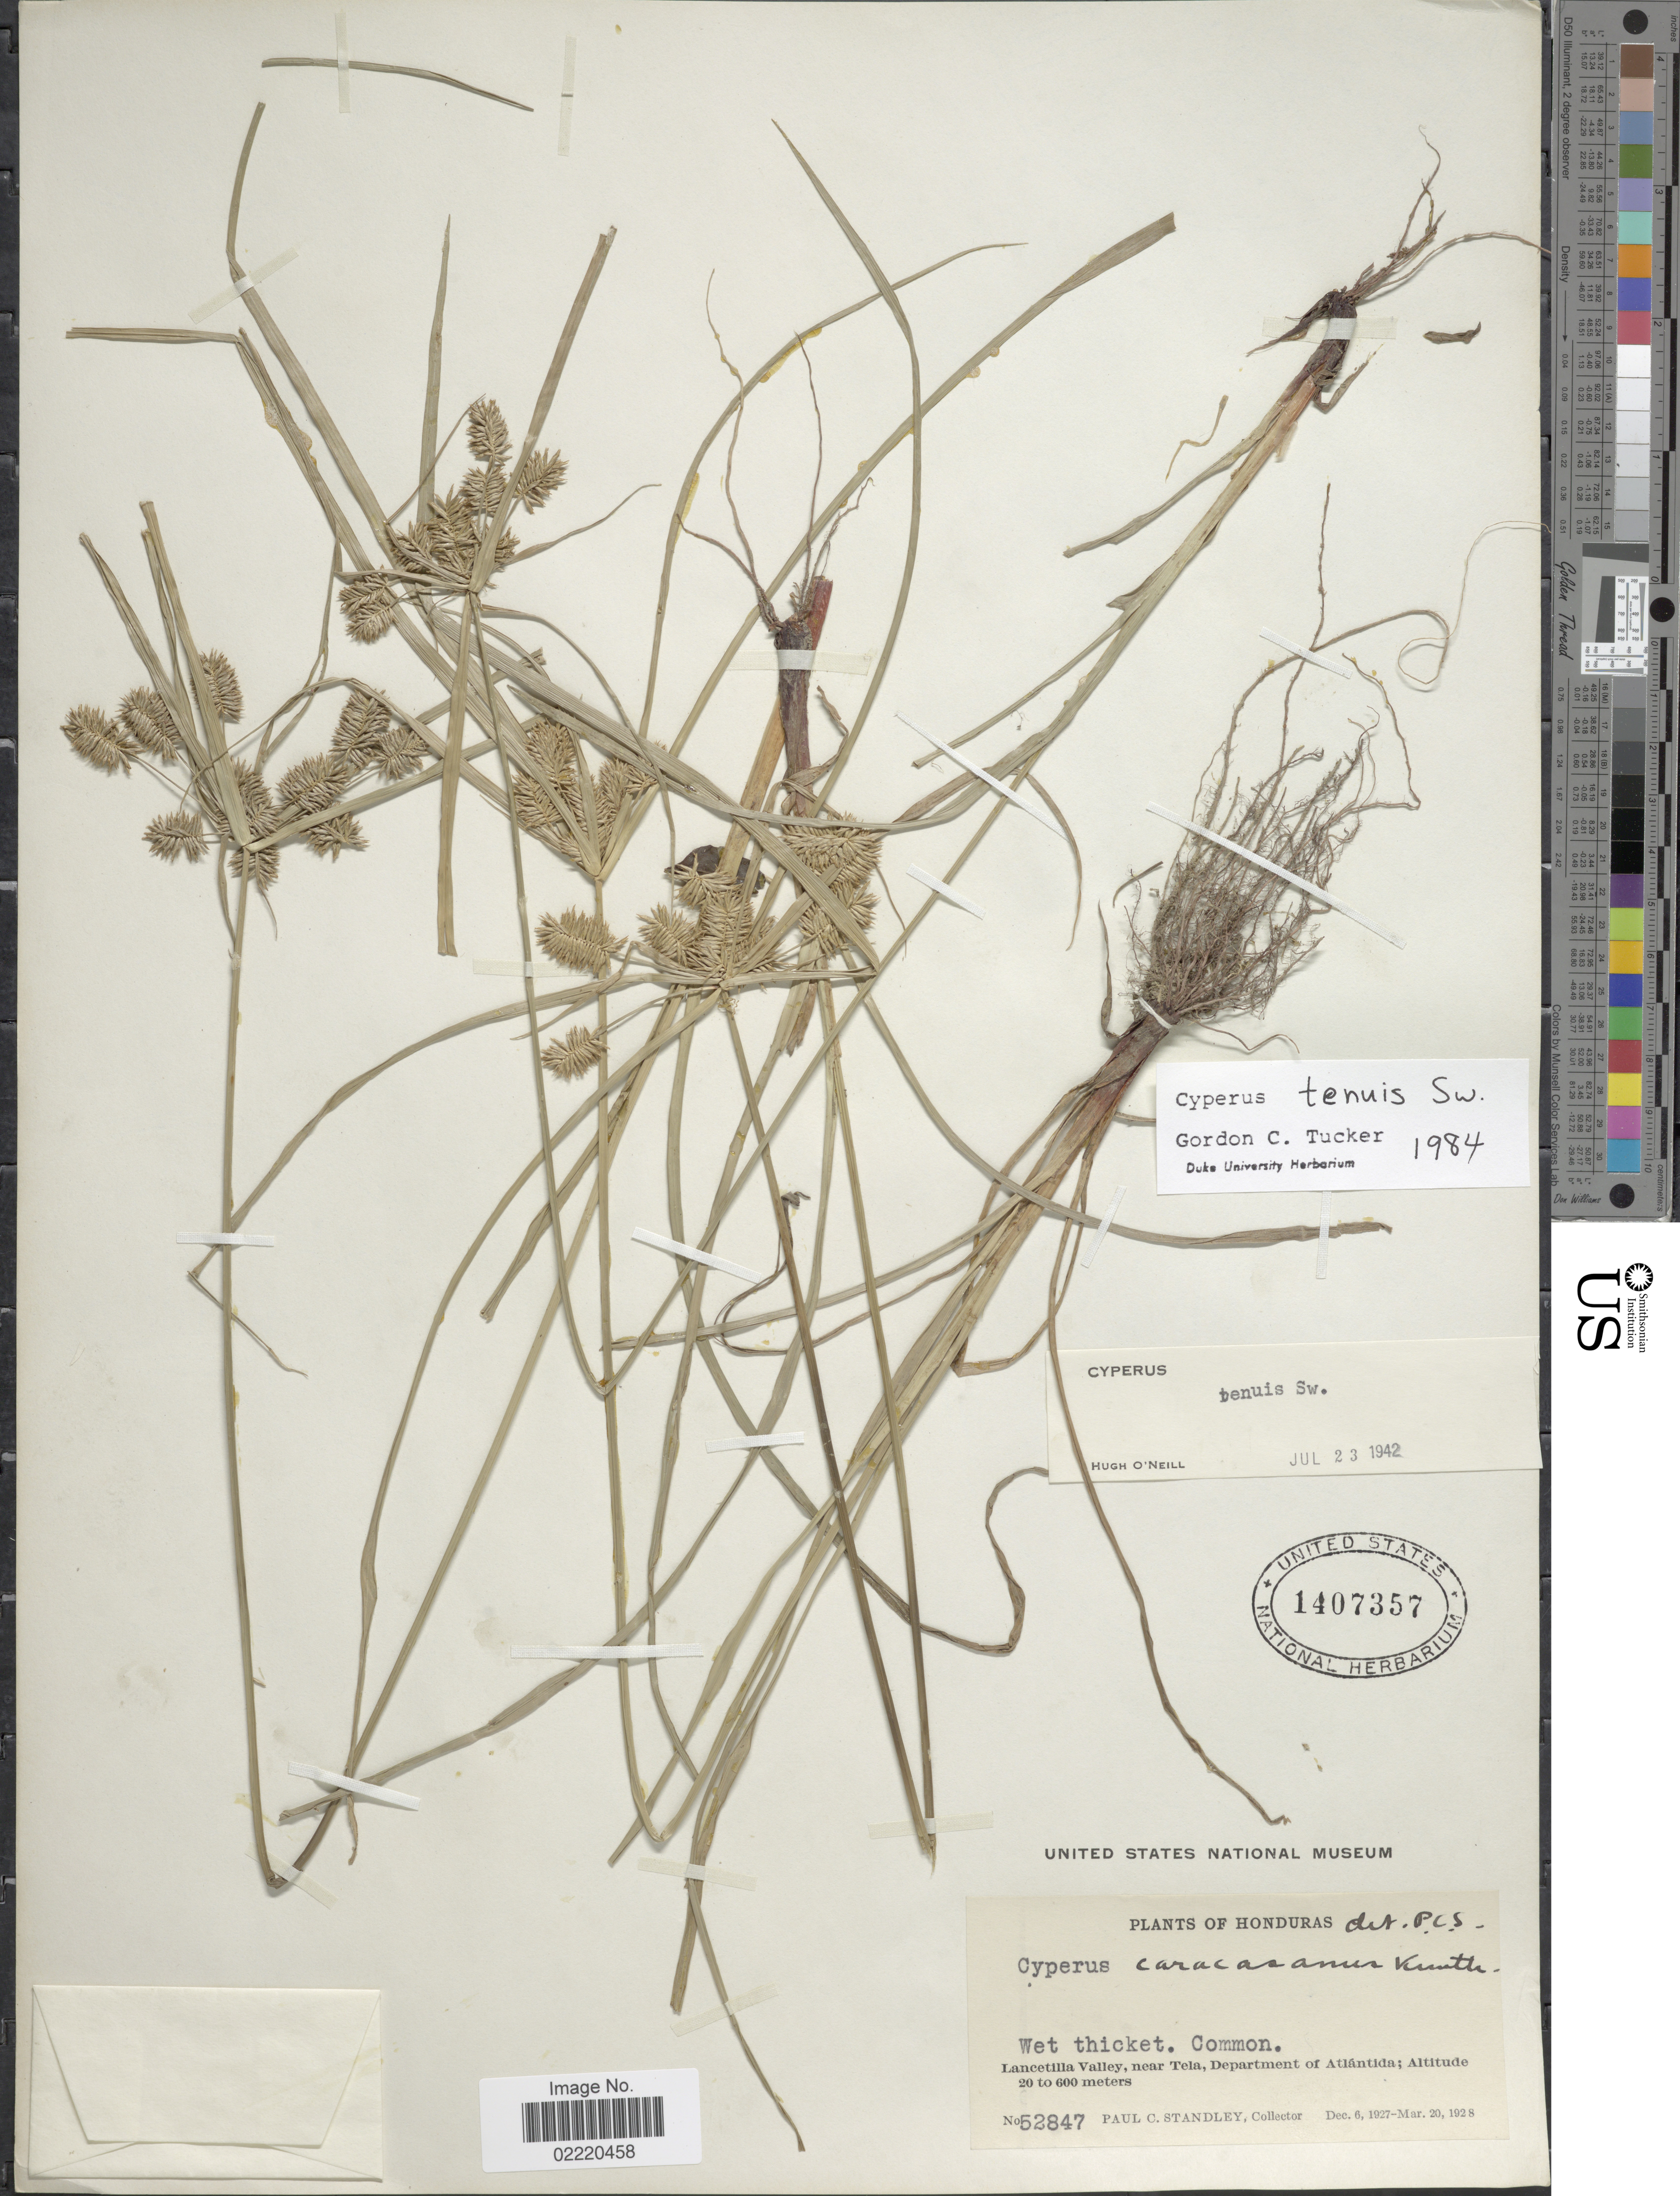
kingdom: Plantae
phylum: Tracheophyta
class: Liliopsida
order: Poales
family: Cyperaceae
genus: Cyperus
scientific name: Cyperus tenuis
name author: Sw.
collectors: P. C. Standley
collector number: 52847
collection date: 1927-12-06/1928-03-20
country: Honduras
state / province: Atlántida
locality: Wet thicket, Lancetilla Valley, near Tela.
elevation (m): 20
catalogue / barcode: US 1407357